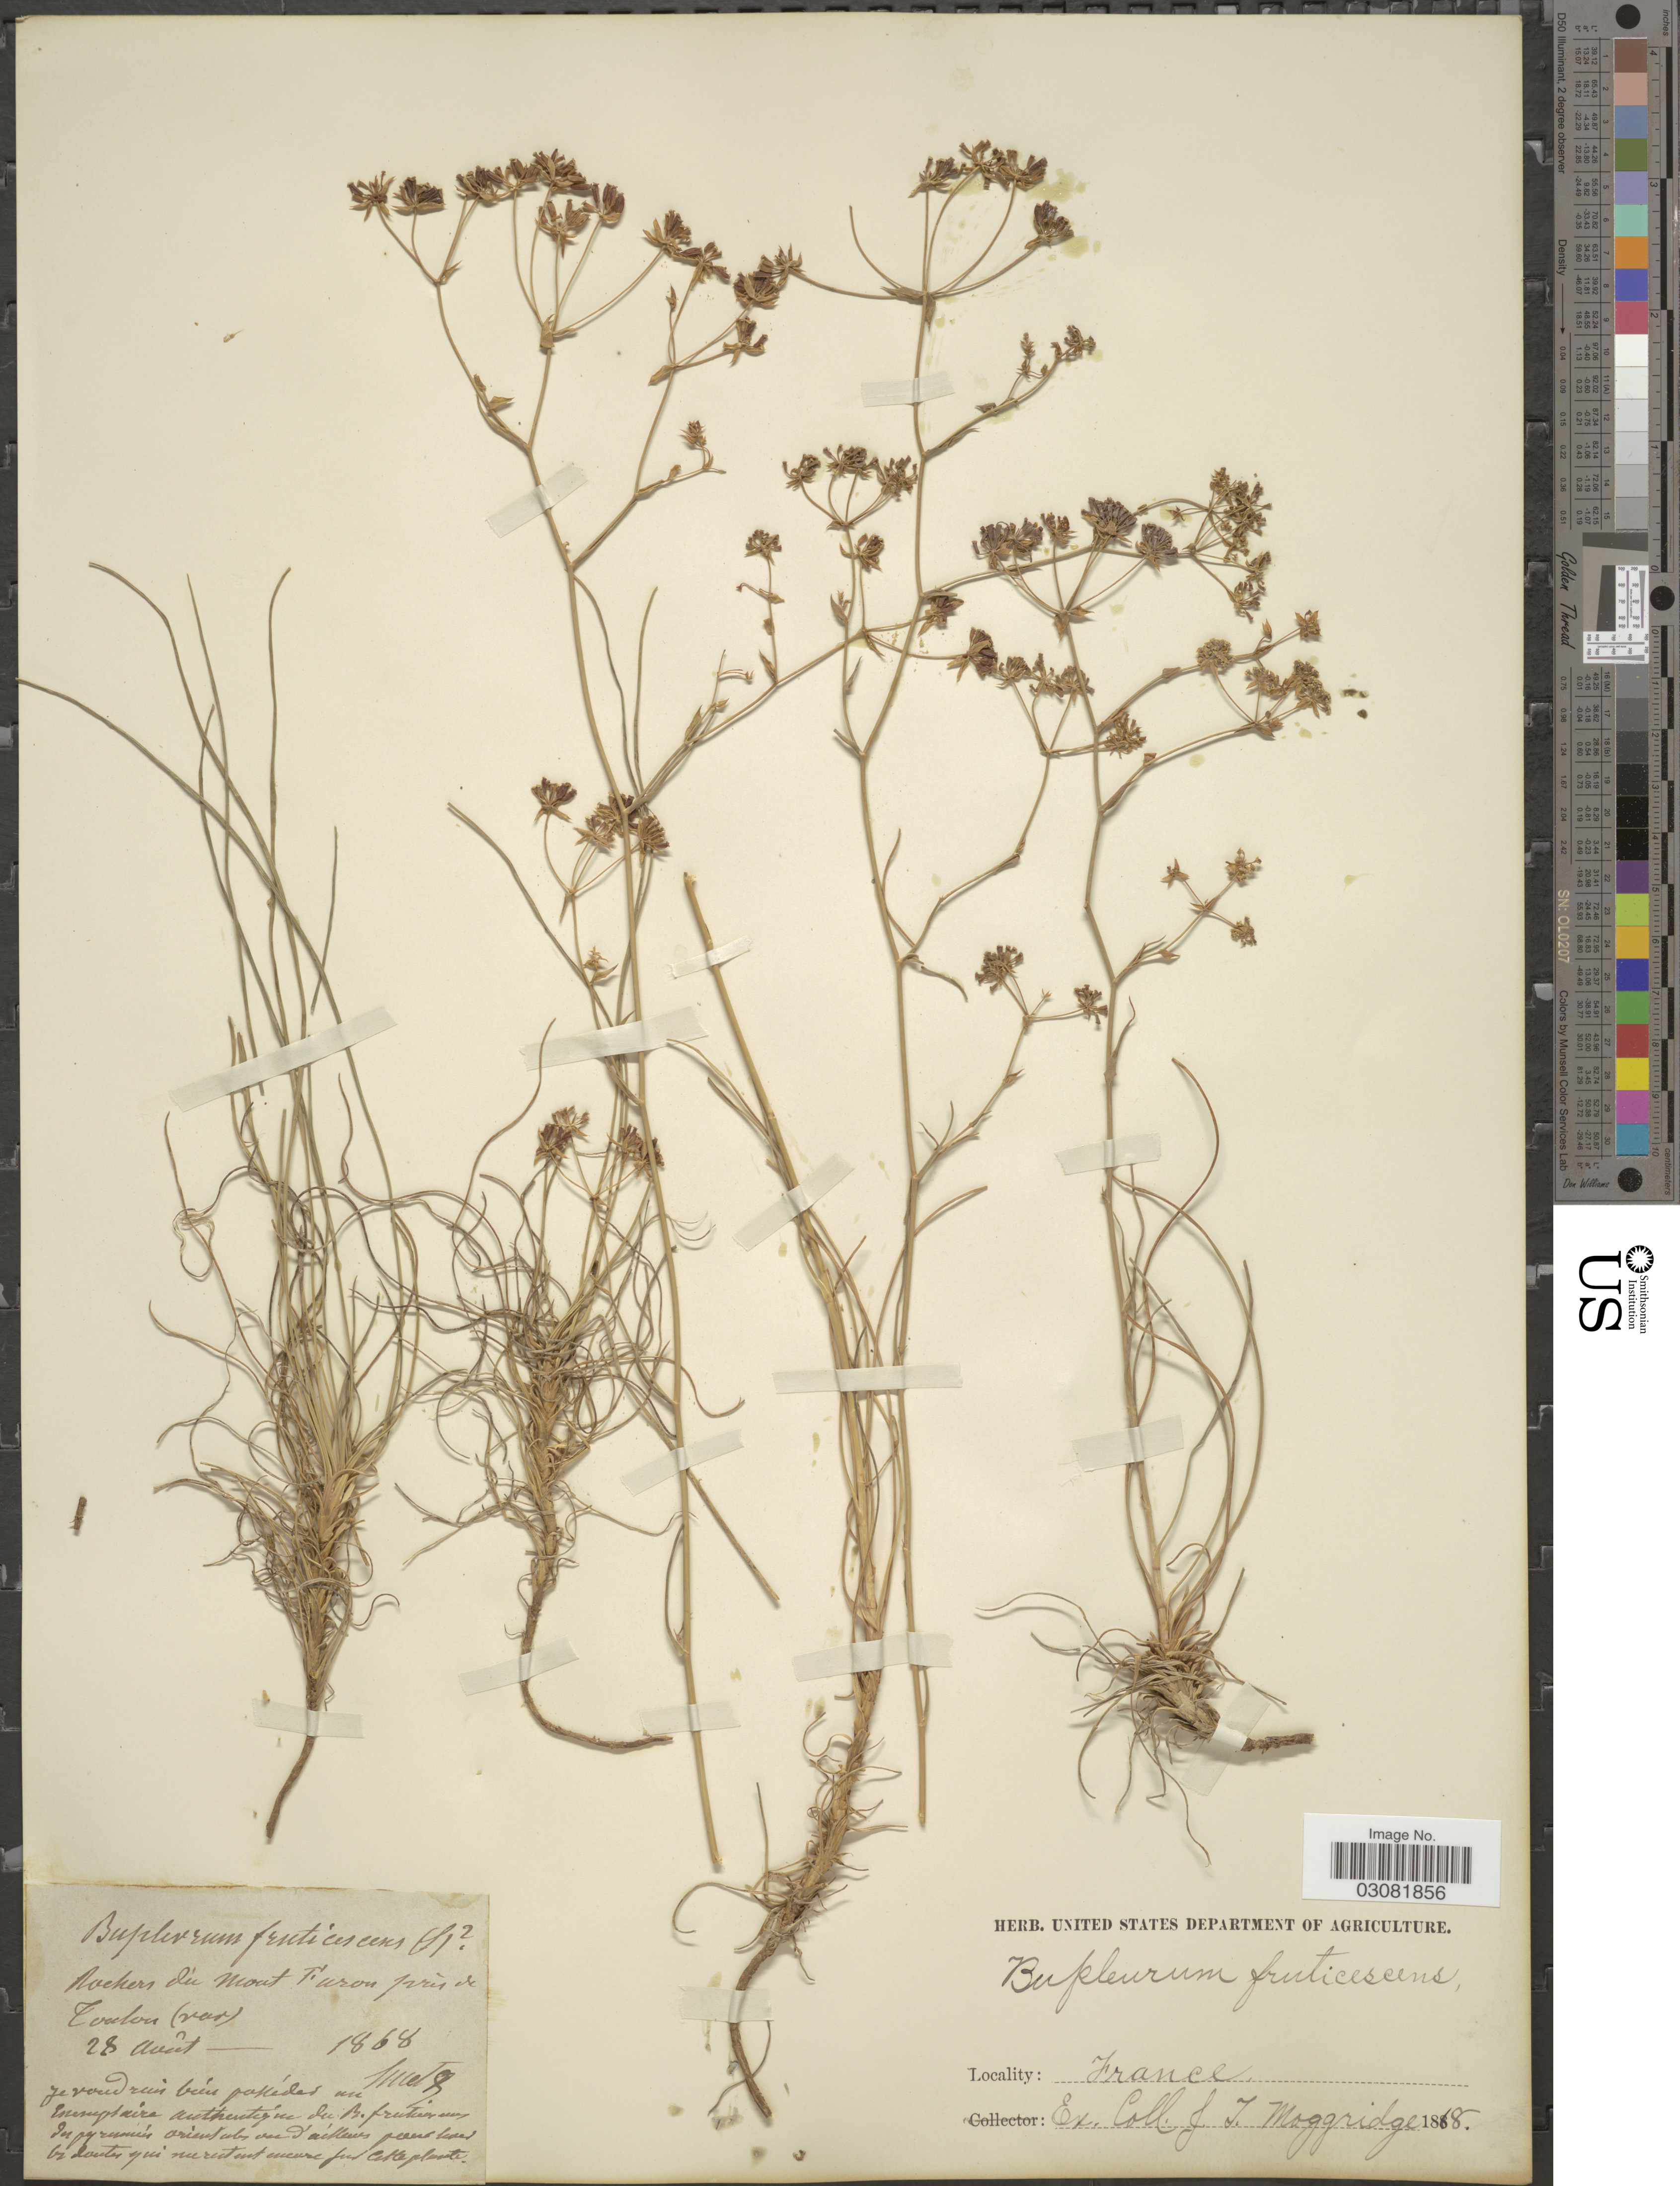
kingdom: Plantae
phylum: Tracheophyta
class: Magnoliopsida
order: Apiales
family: Apiaceae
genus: Bupleurum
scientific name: Bupleurum frutescens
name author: Hill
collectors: J. T. Moggridge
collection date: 1868-08-28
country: France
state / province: Provence-Alpes-Côte d'Azur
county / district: Var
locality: Rochers dú mont Faron près de Toulon (var).